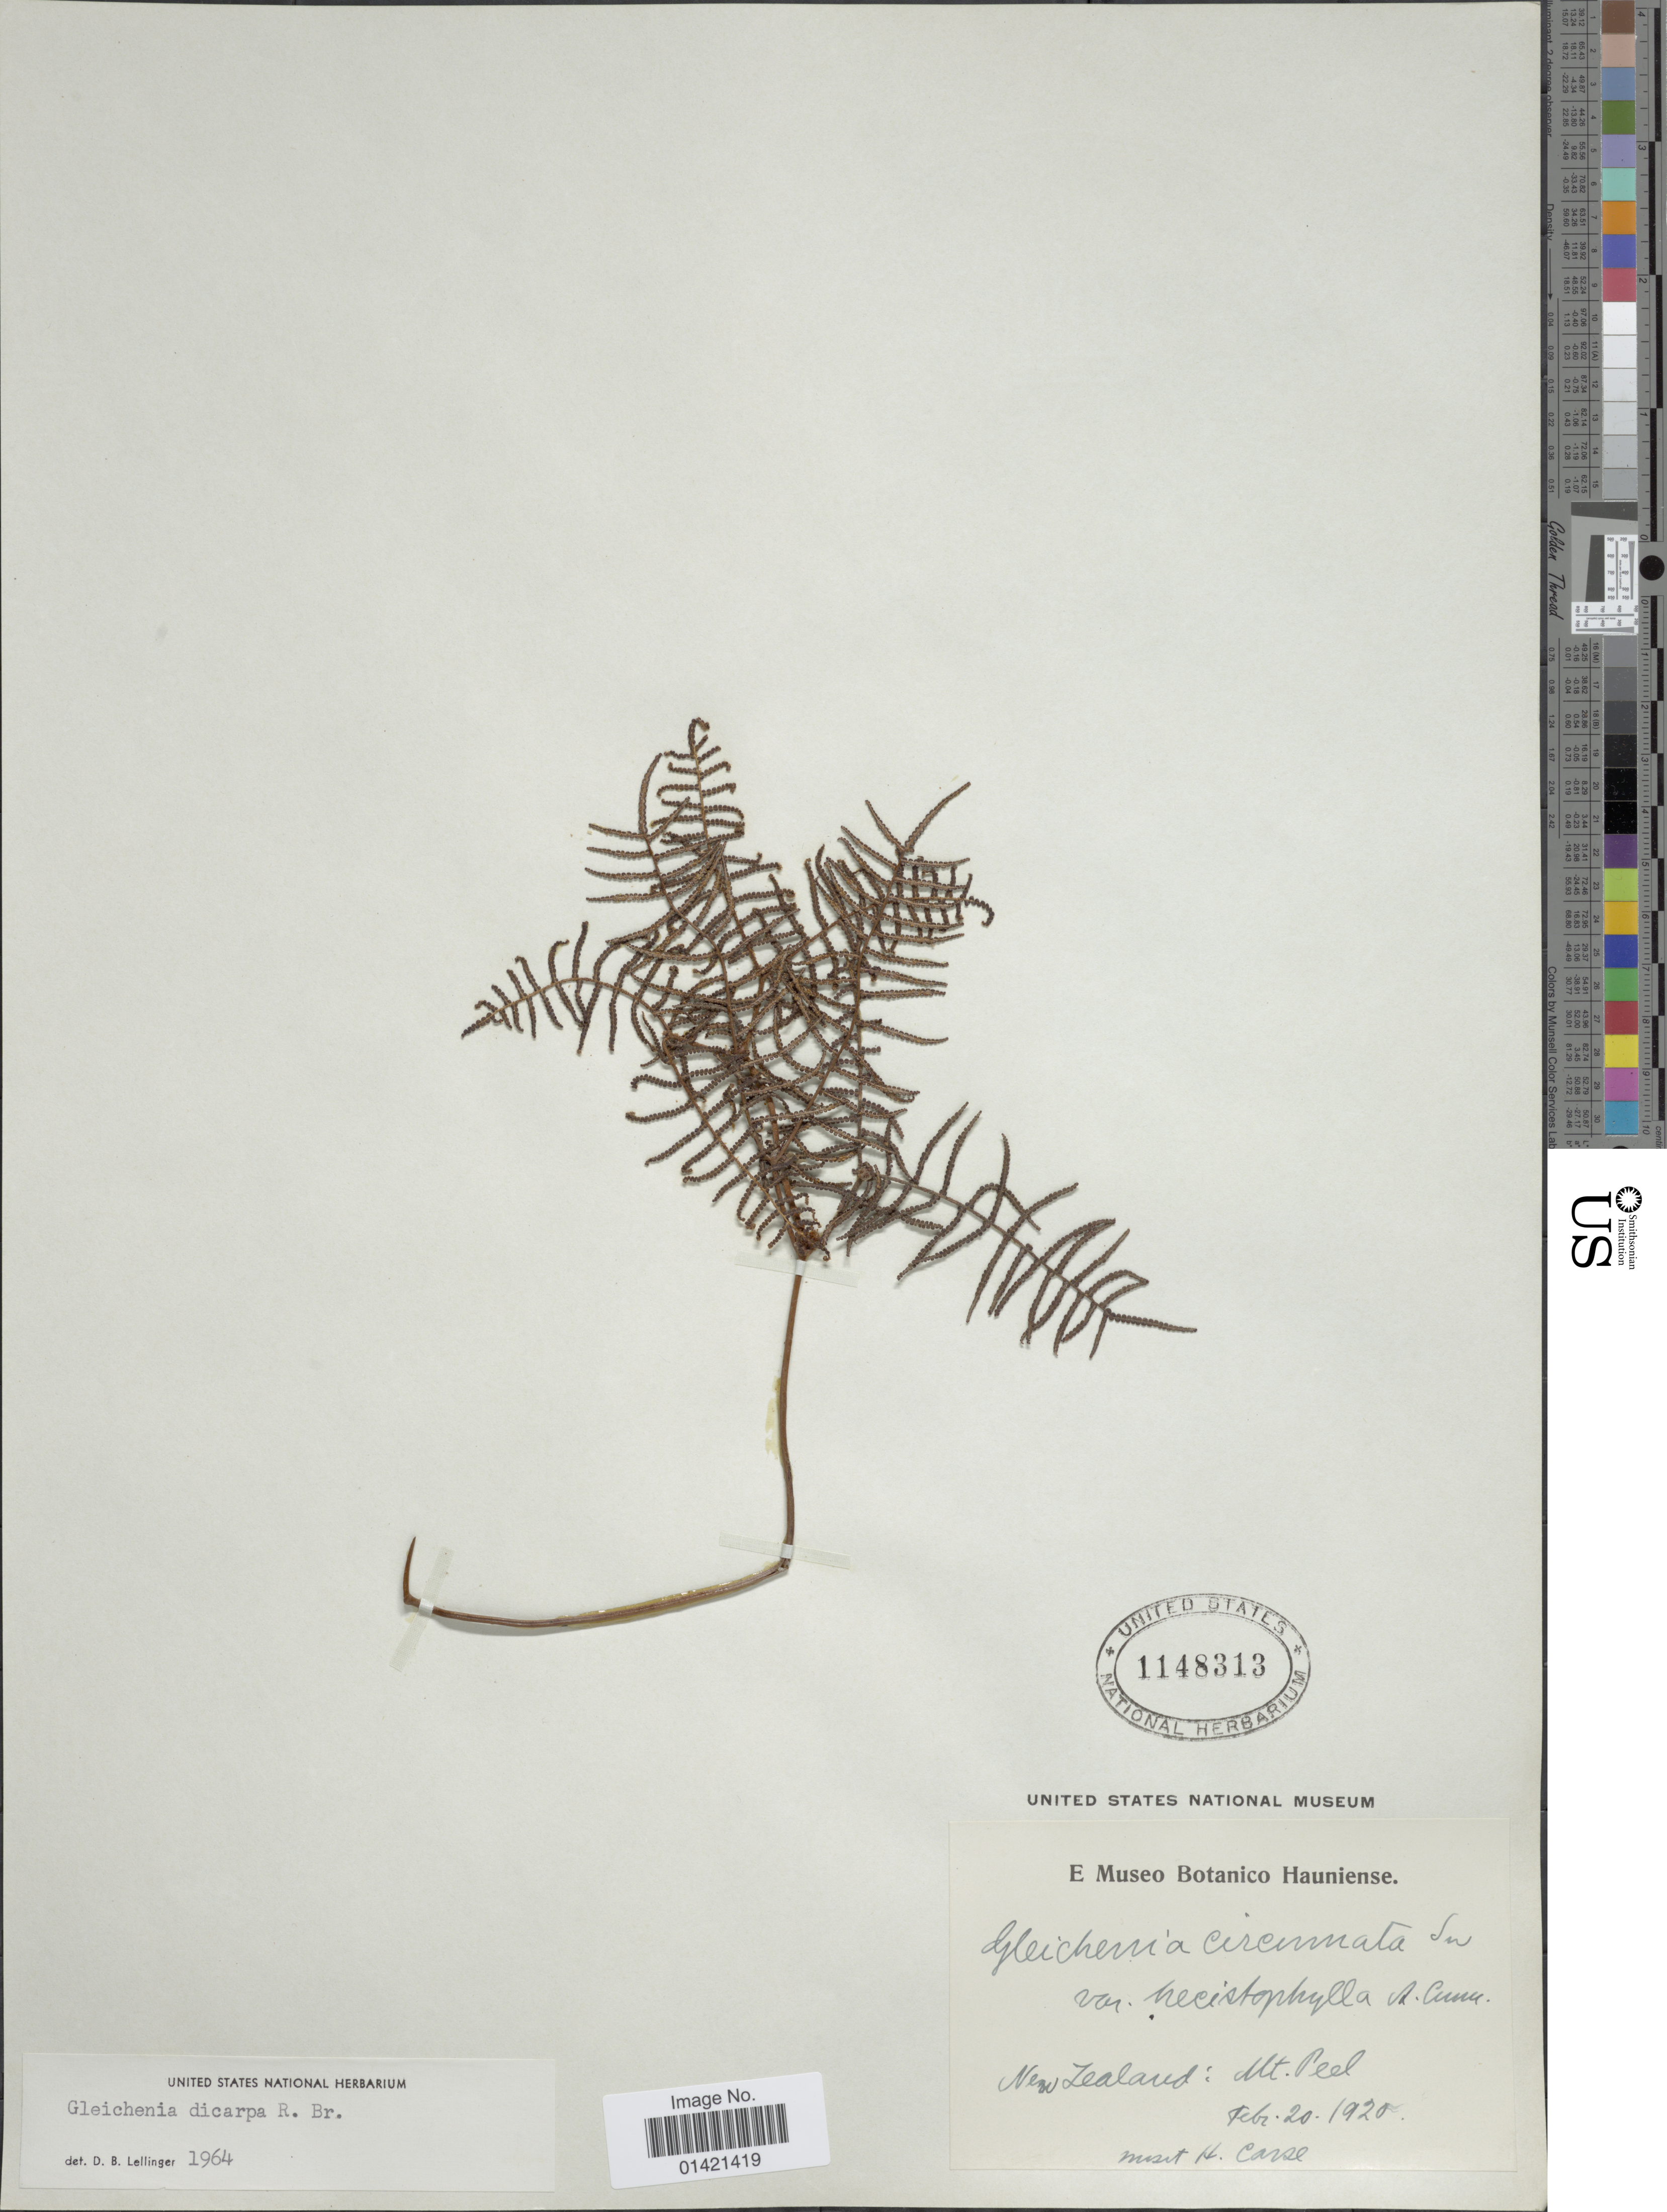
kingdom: Plantae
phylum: Tracheophyta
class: Polypodiopsida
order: Gleicheniales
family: Gleicheniaceae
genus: Gleichenia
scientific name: Gleichenia dicarpa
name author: R. Br.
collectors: Museo Botanico Hauniense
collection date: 1920-02-20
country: New Zealand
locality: Mt. Peel.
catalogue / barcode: US 1148313